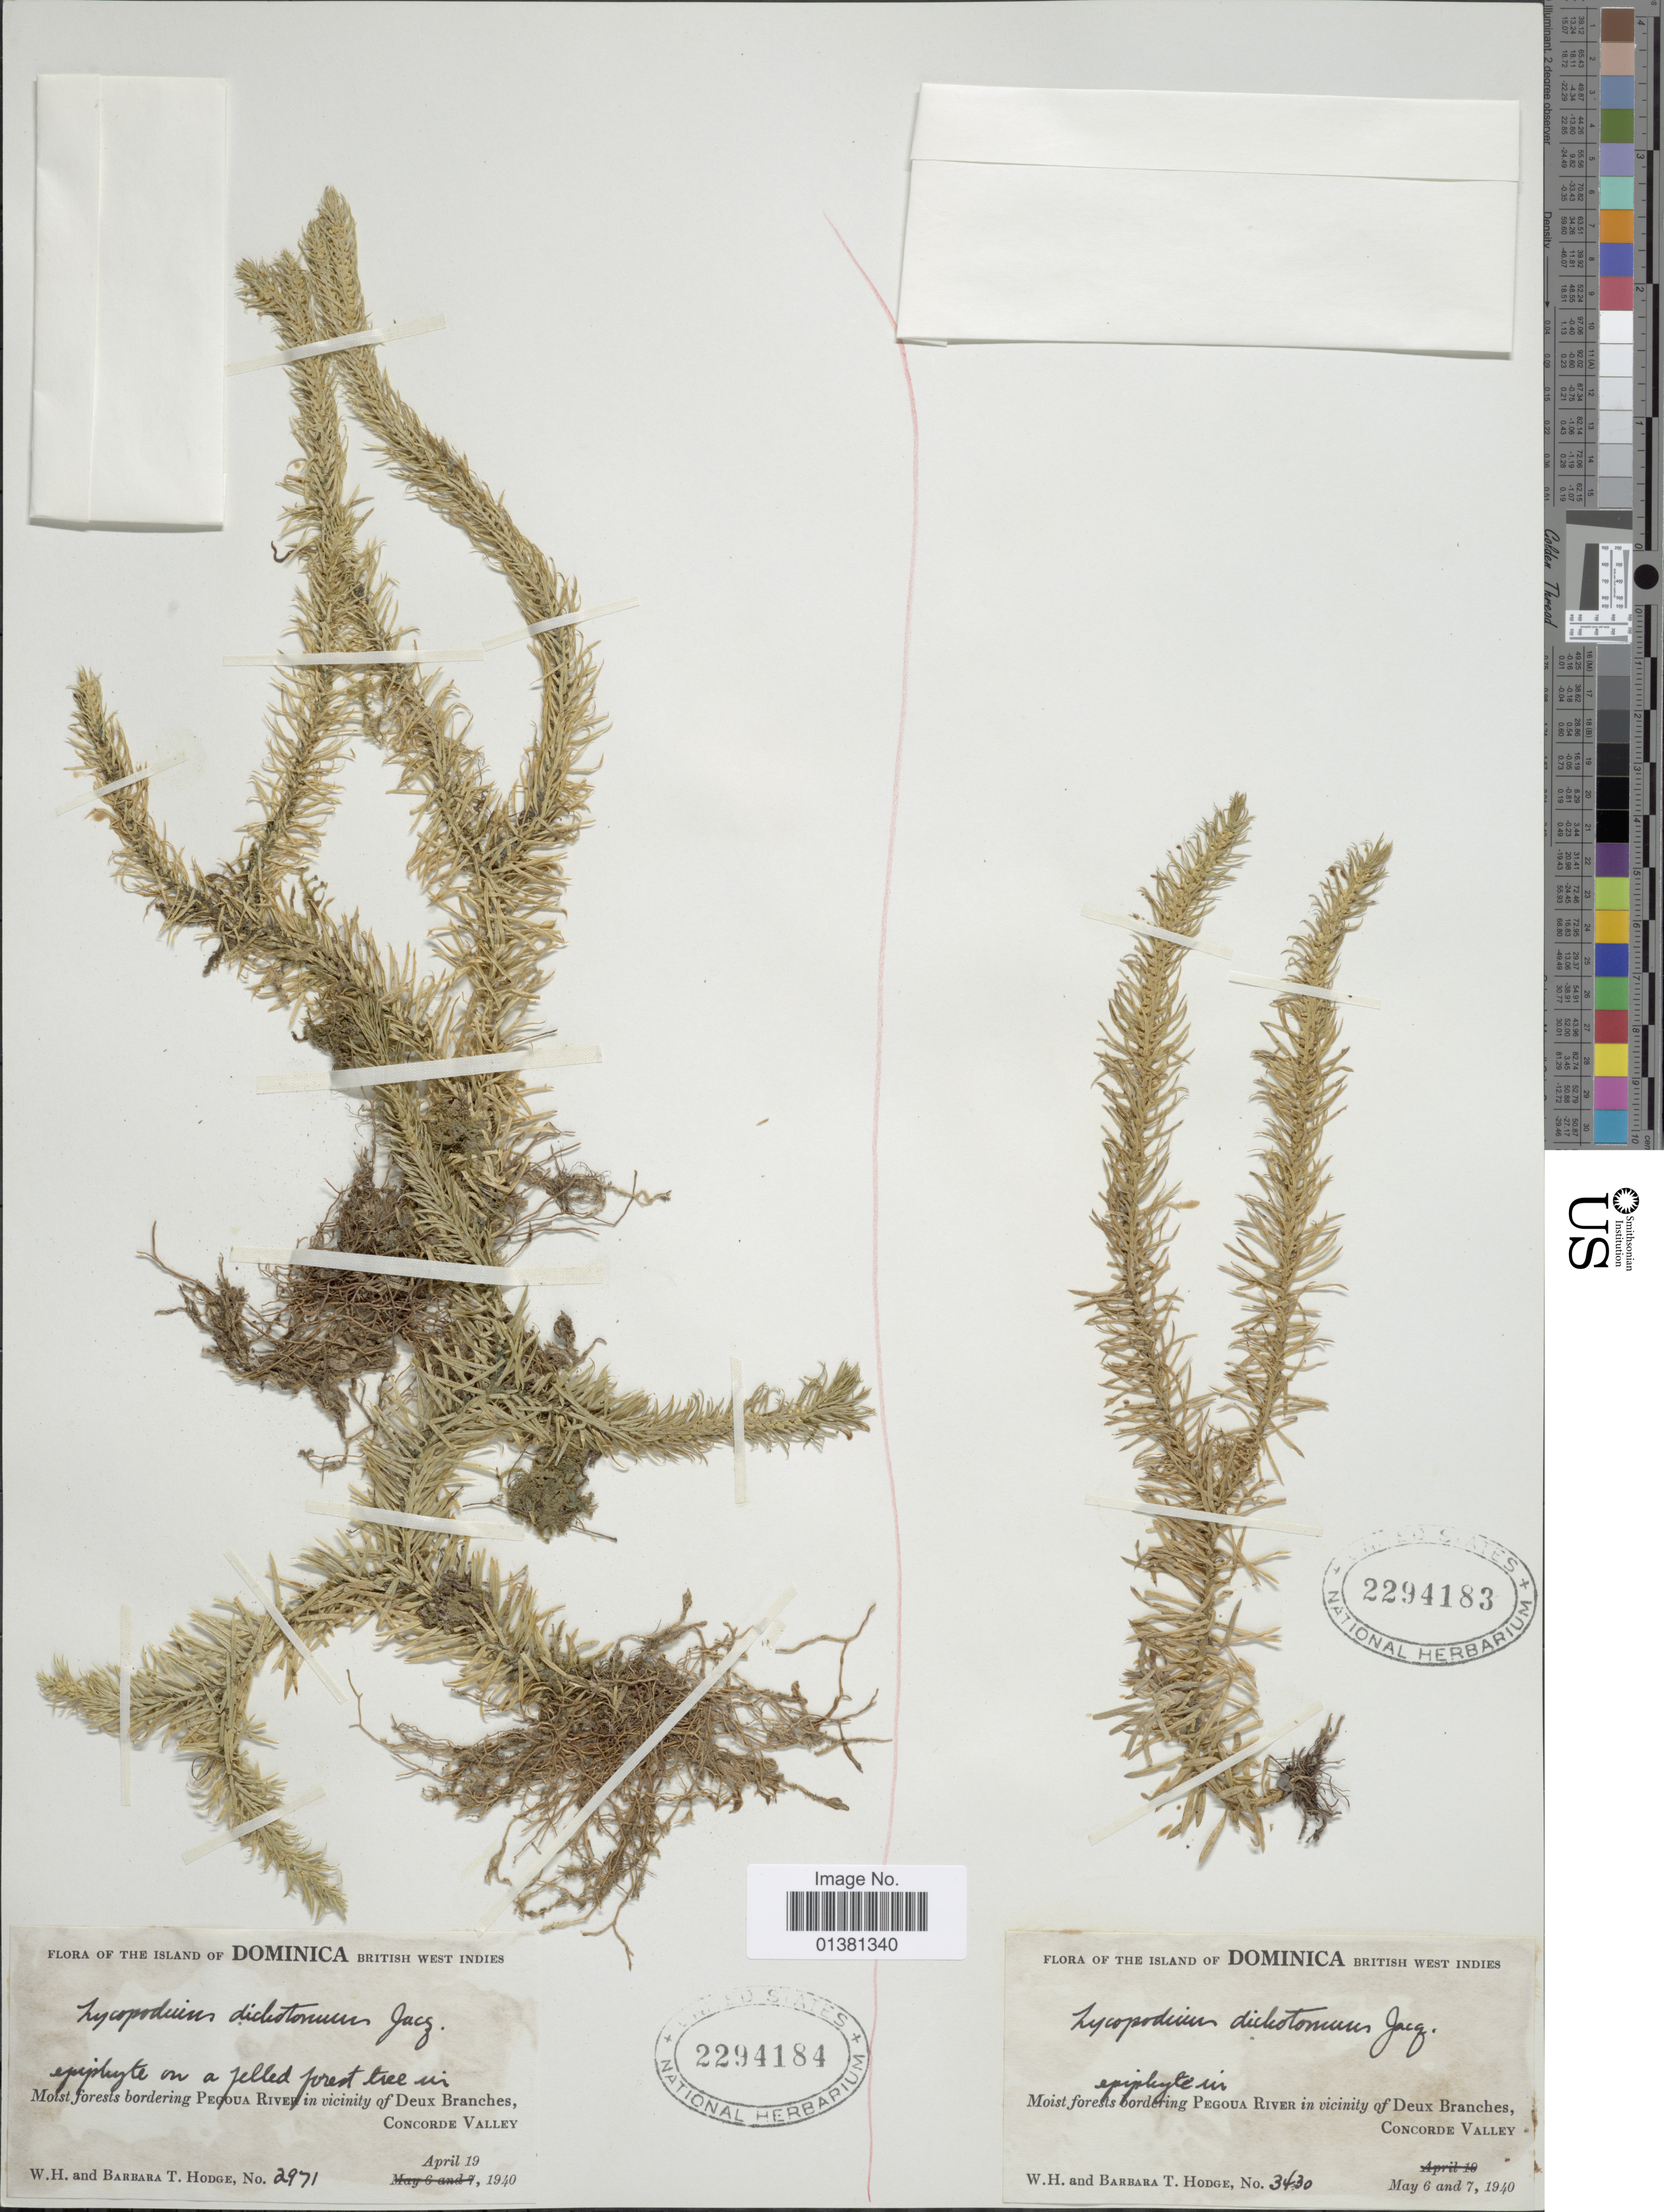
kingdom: Plantae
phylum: Tracheophyta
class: Lycopodiopsida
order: Lycopodiales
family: Lycopodiaceae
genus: Phlegmariurus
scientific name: Phlegmariurus dichotomus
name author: (Jacq.) W.H. Wagner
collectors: W. Hodge & B. Hodge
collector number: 2971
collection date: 1940-04-19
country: Dominica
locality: The Island of Dominica British West Indies, moist bordering Pegoua River in vicinity of Deux Branches, Concorde Valley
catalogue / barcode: US 2294184